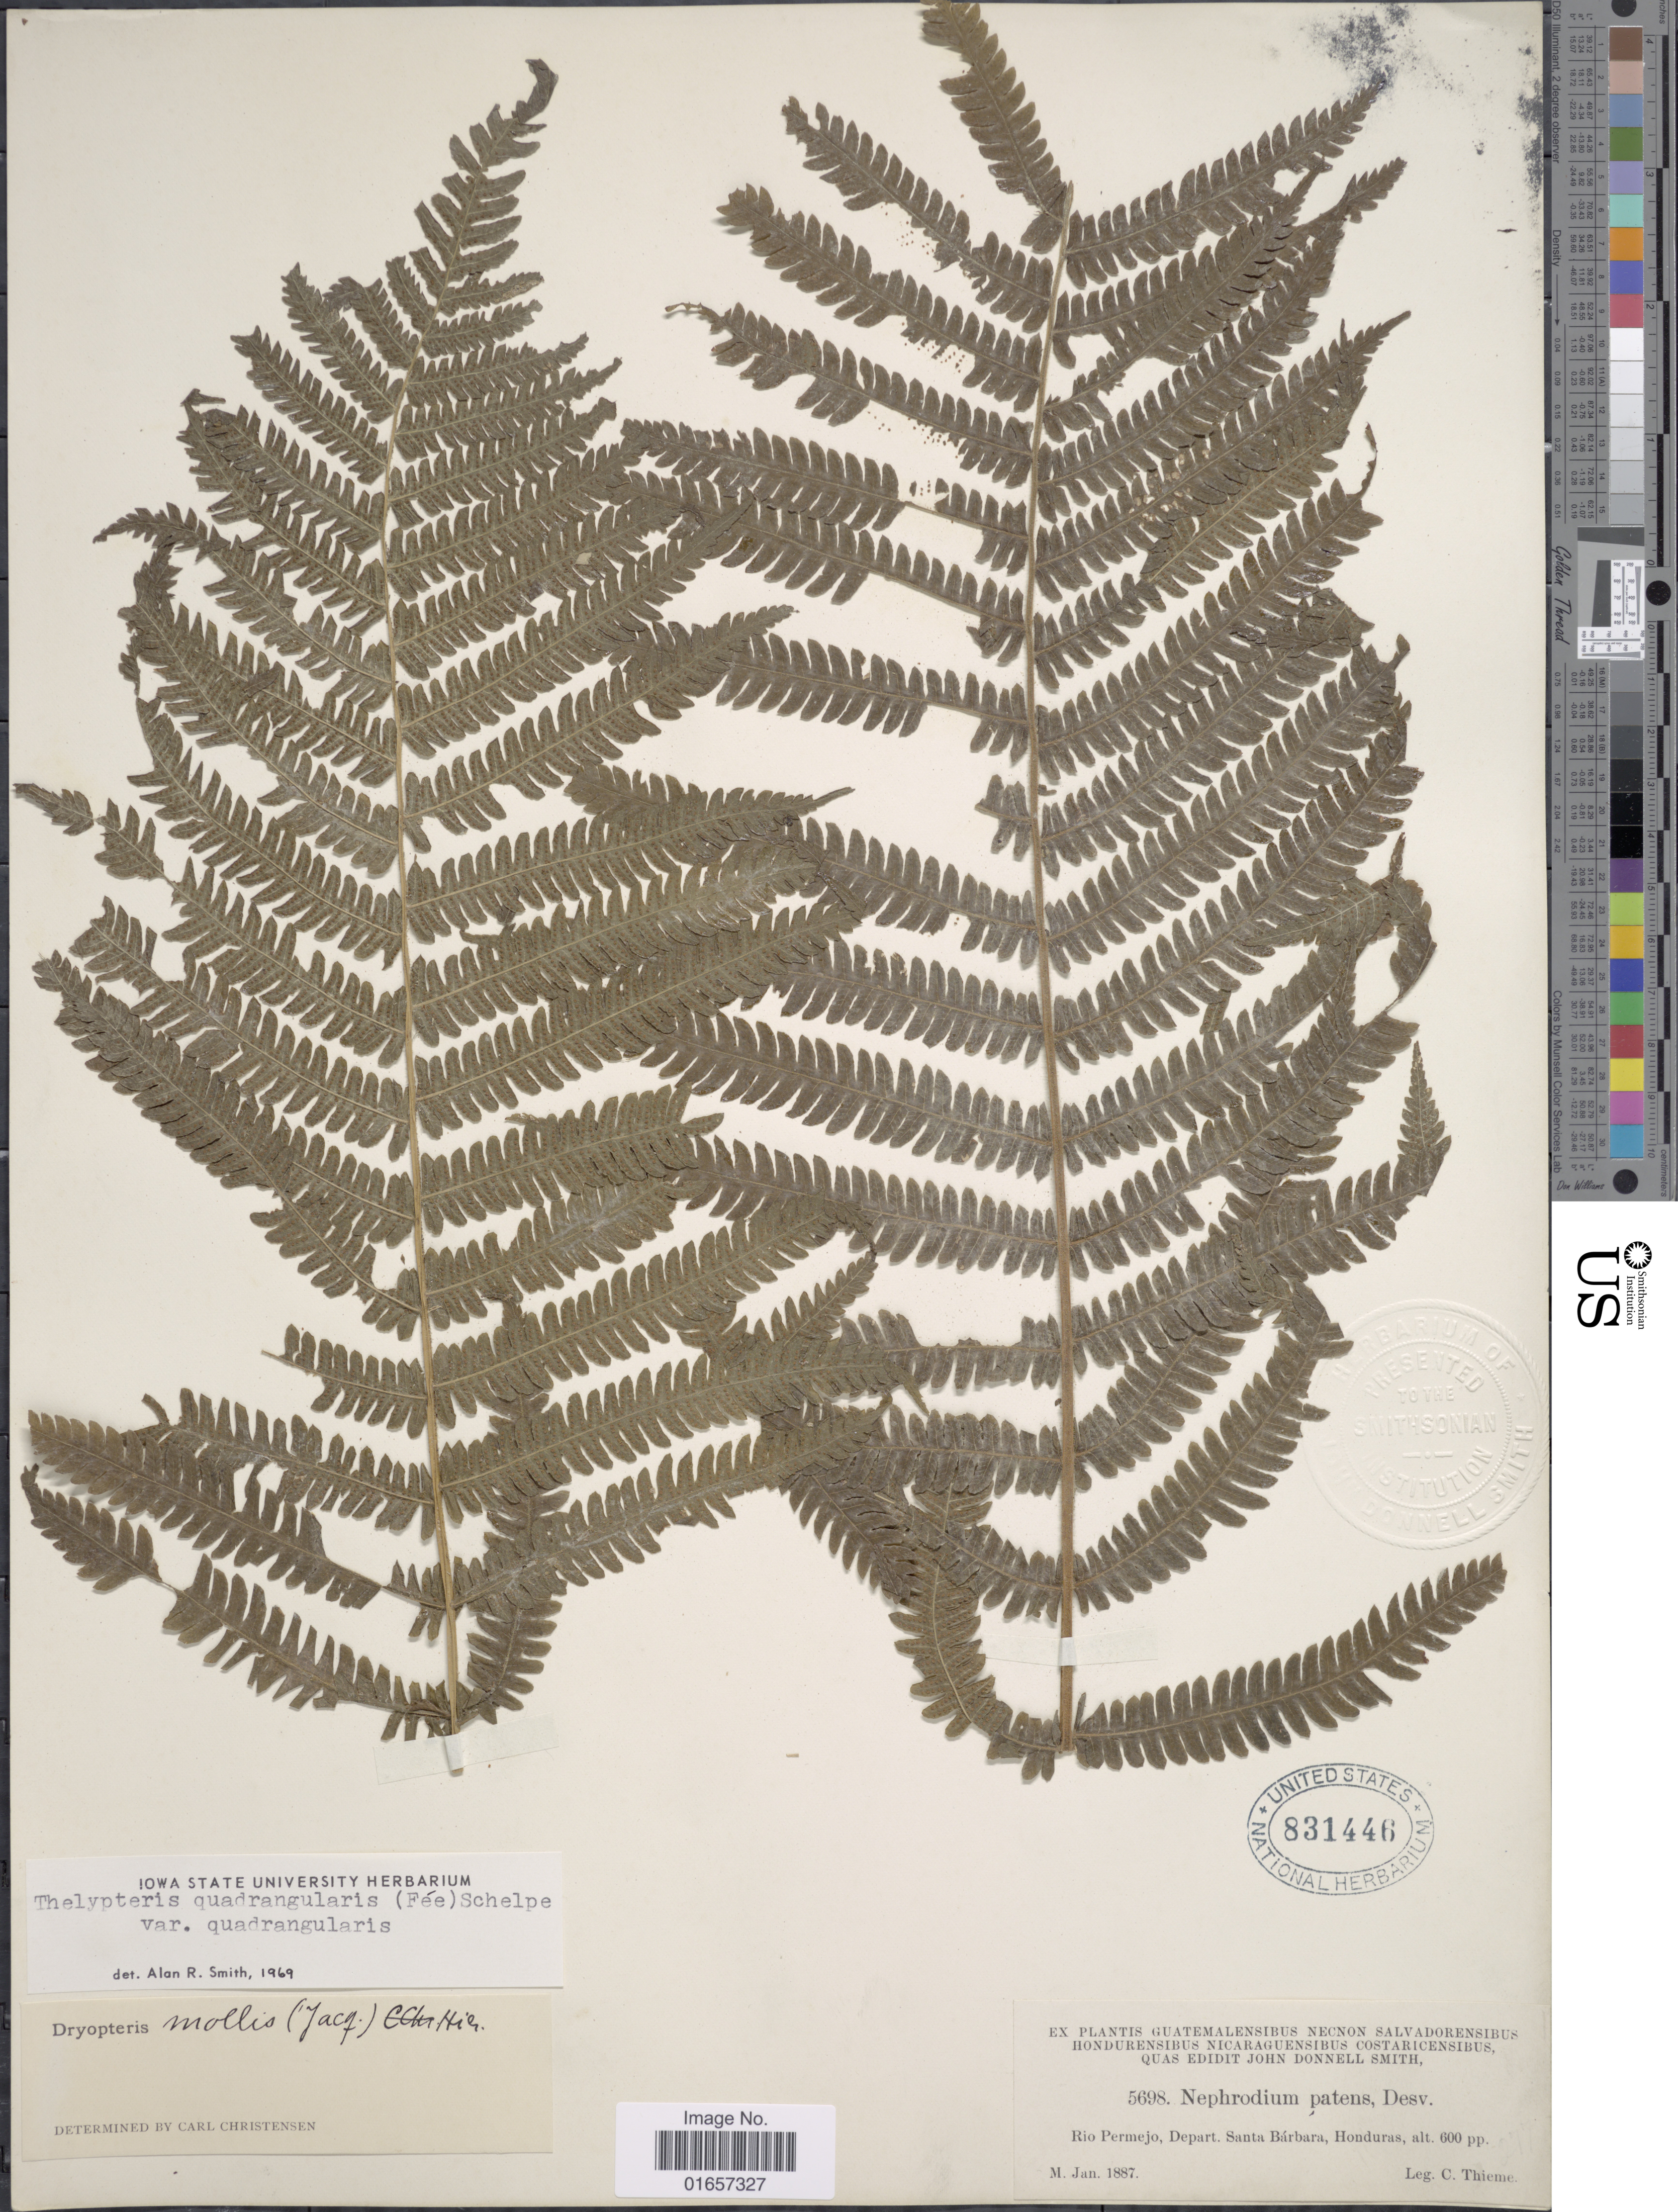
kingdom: Plantae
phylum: Tracheophyta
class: Polypodiopsida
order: Polypodiales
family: Thelypteridaceae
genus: Christella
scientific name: Christella hispidula var. hispidula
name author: (Decne.) Holttum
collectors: C. Thieme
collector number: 5698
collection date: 1887-01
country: Honduras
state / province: Santa Bárbara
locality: Rio Permejo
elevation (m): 183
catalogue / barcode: US 831446